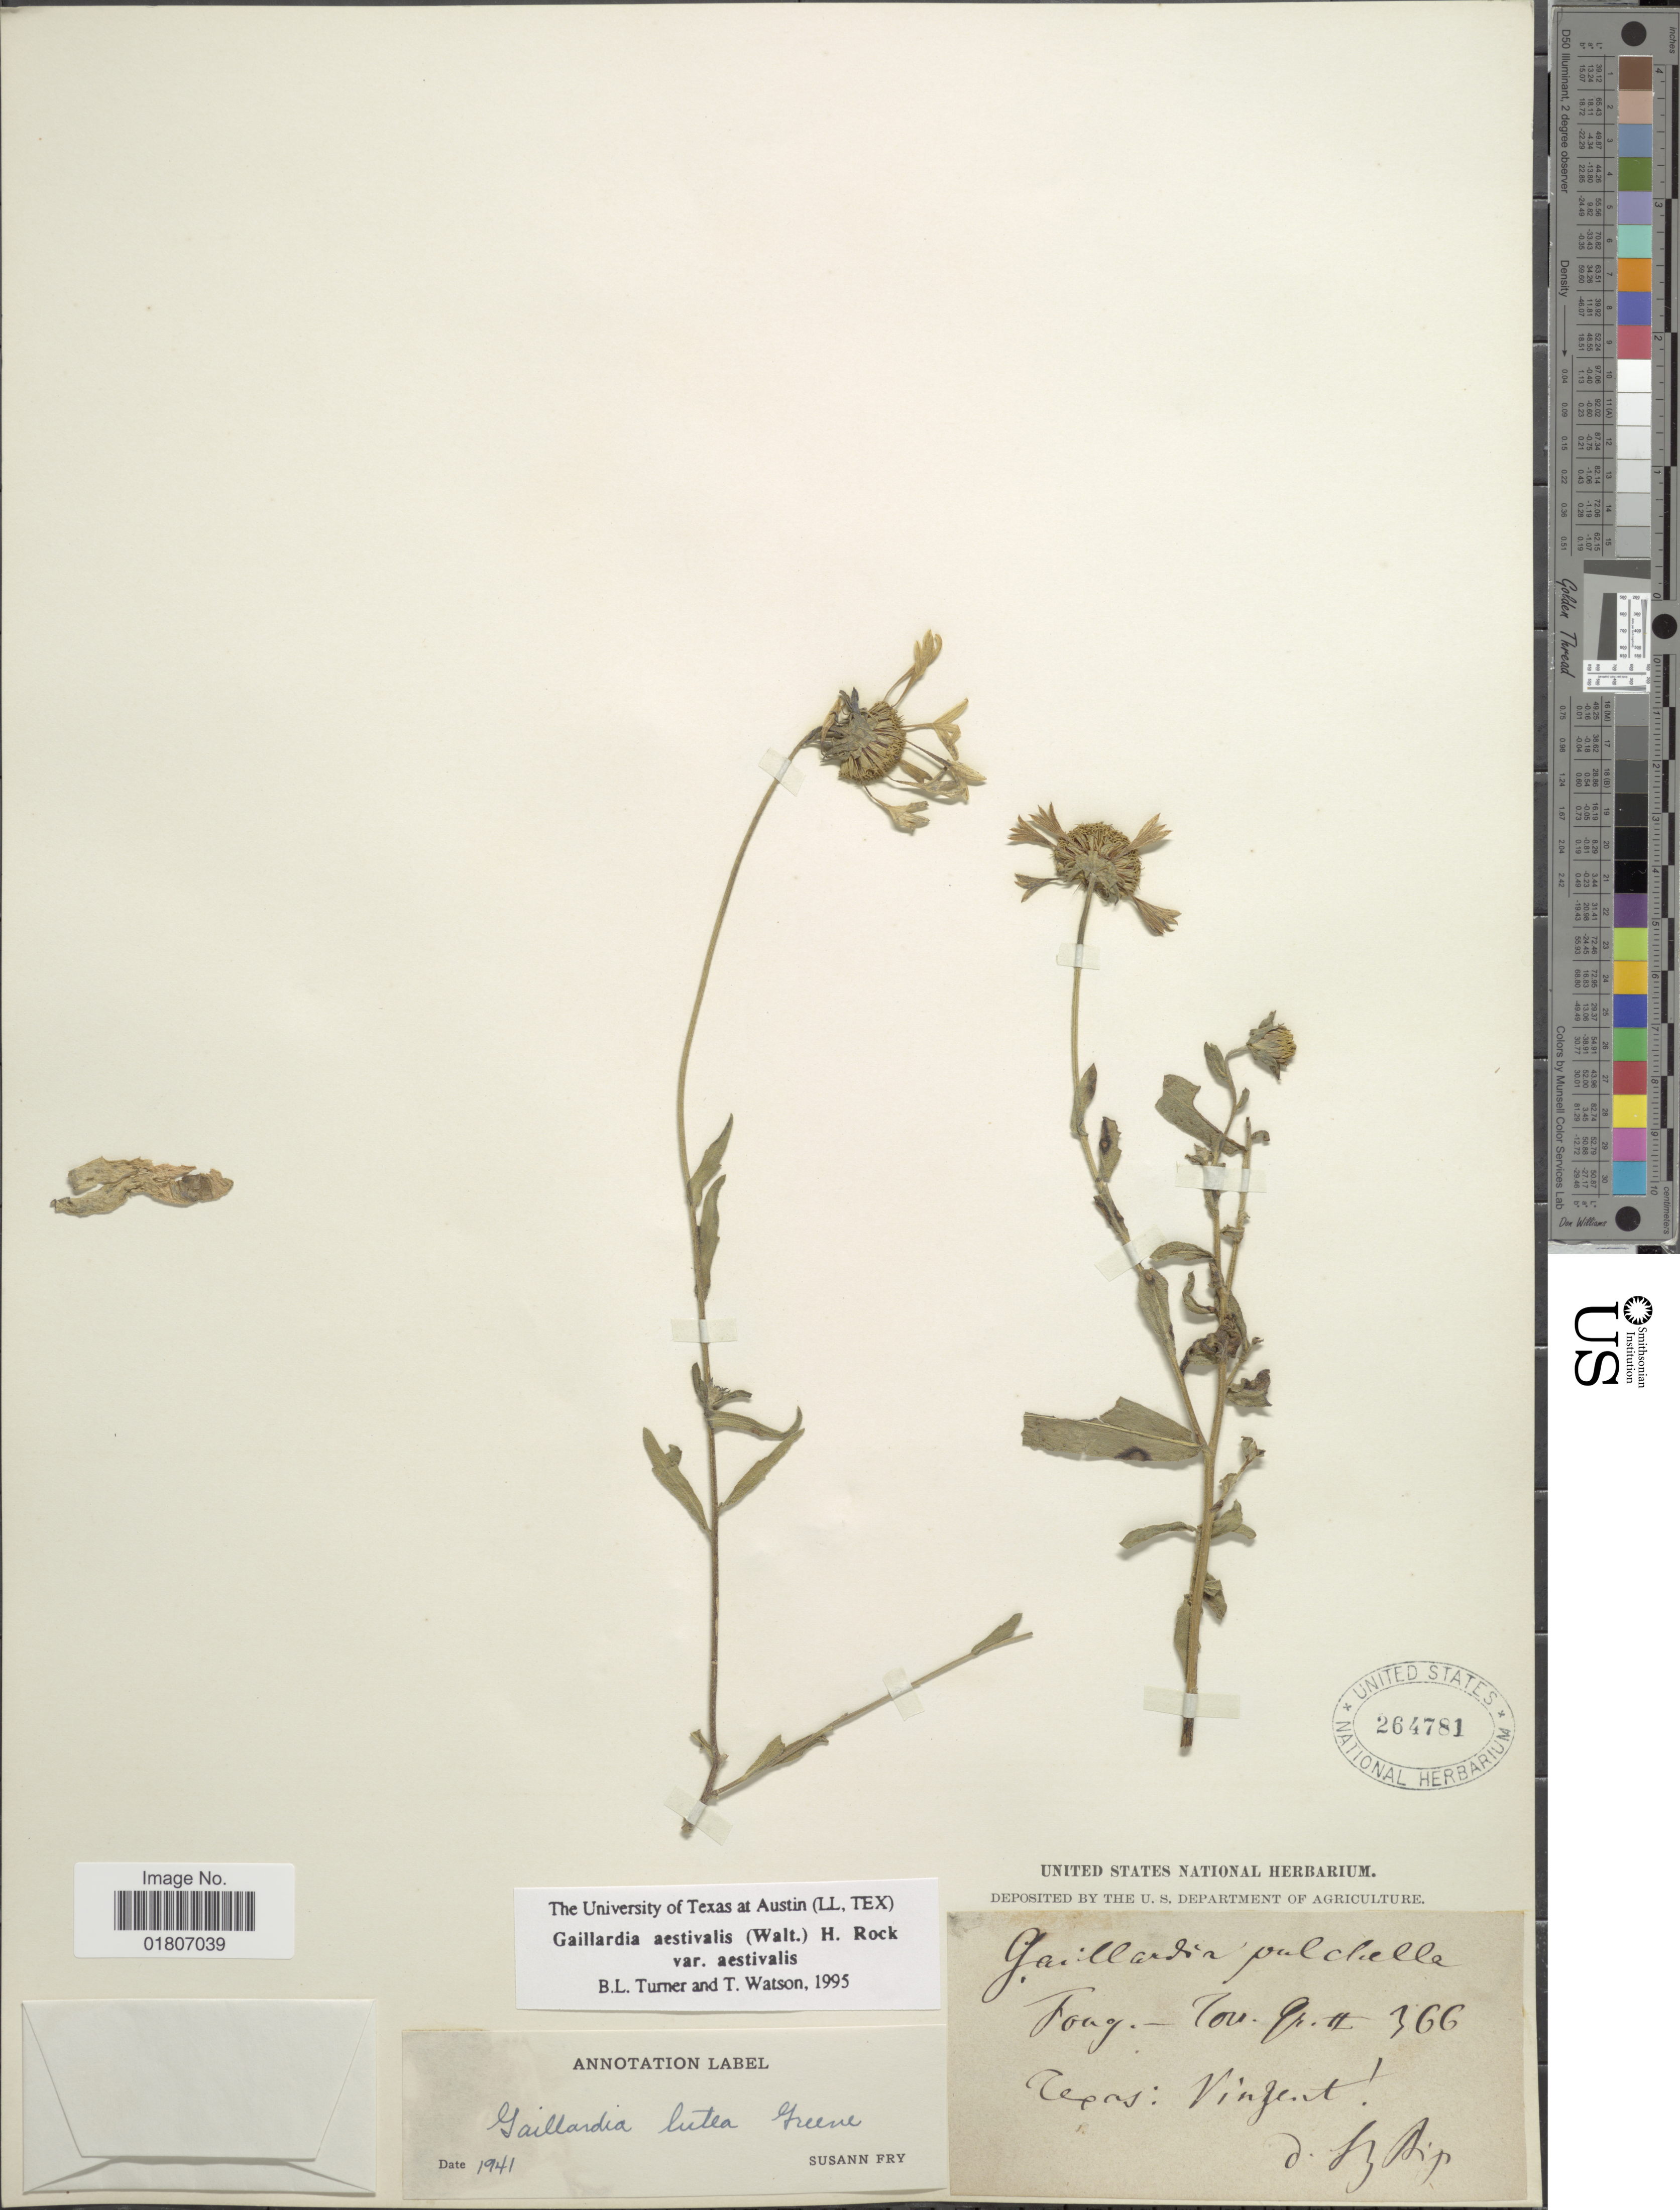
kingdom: Plantae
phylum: Tracheophyta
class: Magnoliopsida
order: Asterales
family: Asteraceae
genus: Gaillardia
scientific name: Gaillardia aestivalis var. aestivalis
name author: (Walter) H. Rock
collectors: -. Vinzent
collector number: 366?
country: United States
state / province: Texas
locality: Vincent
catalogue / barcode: US 264781